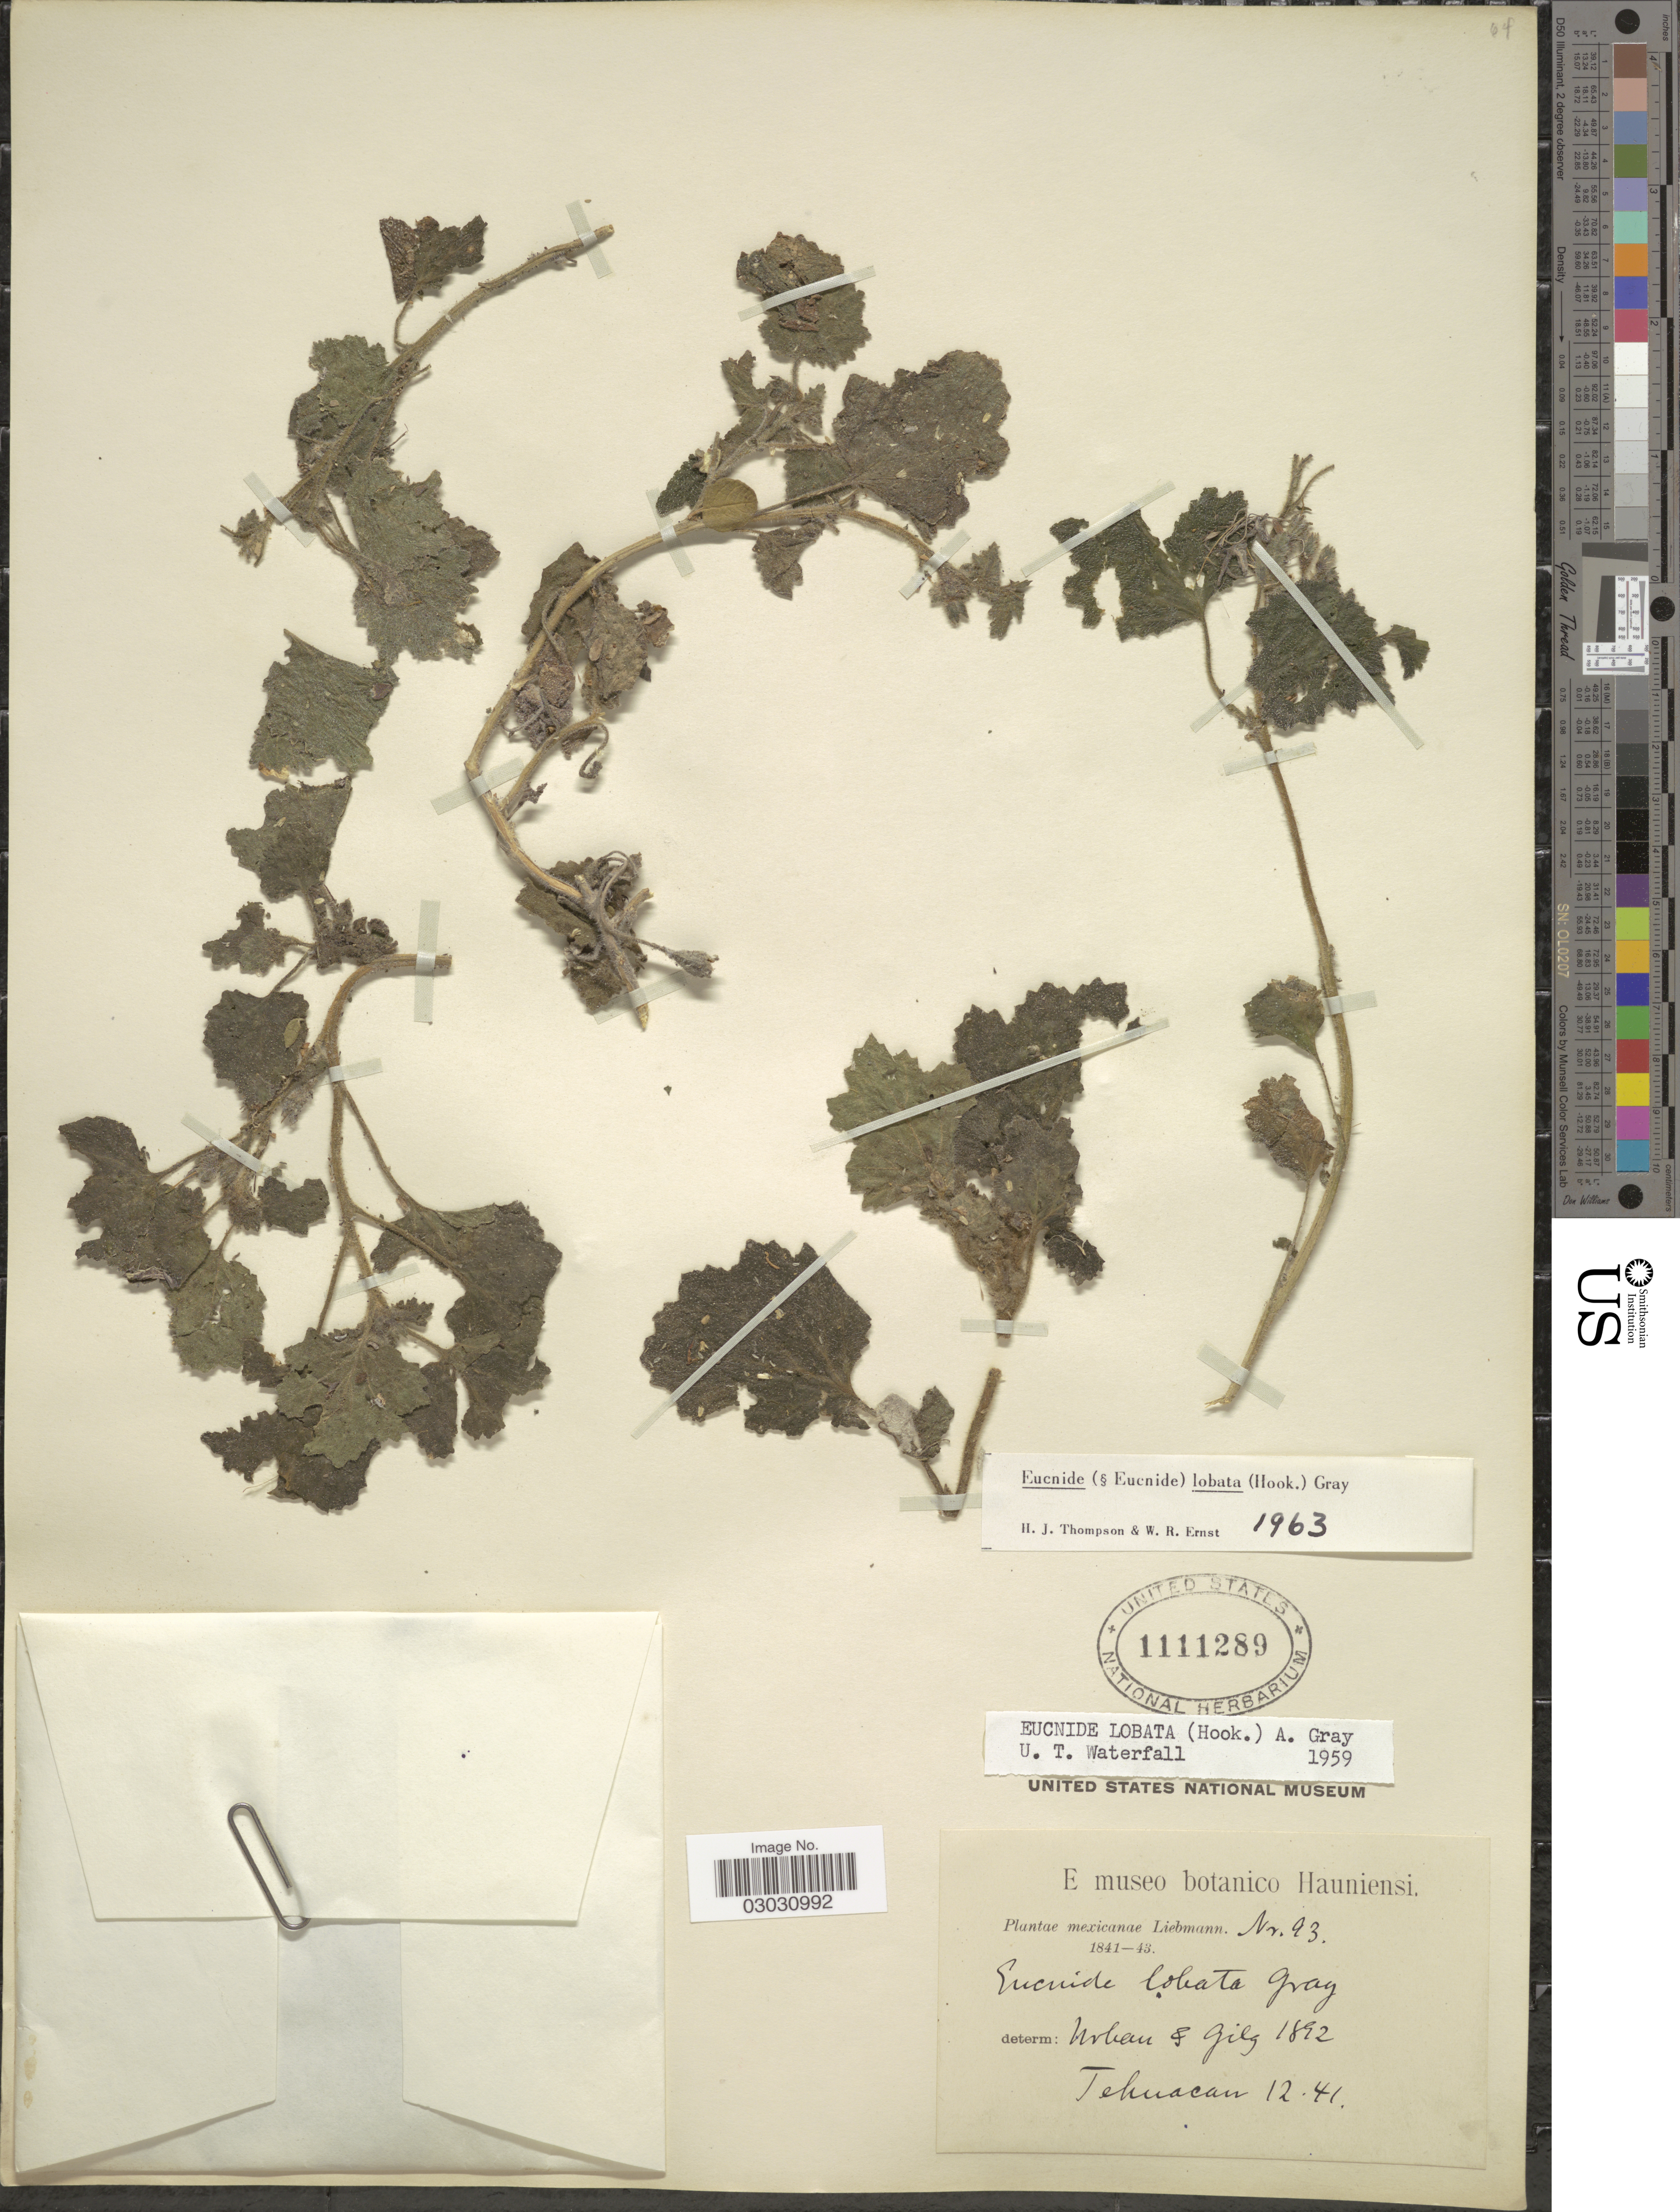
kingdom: Plantae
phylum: Tracheophyta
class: Magnoliopsida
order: Cornales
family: Loasaceae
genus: Eucnide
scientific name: Eucnide lobata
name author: (Hook.) A. Gray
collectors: Liebmann, --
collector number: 93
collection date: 1841-12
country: Mexico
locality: Tehuacan.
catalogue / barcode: US 1111289